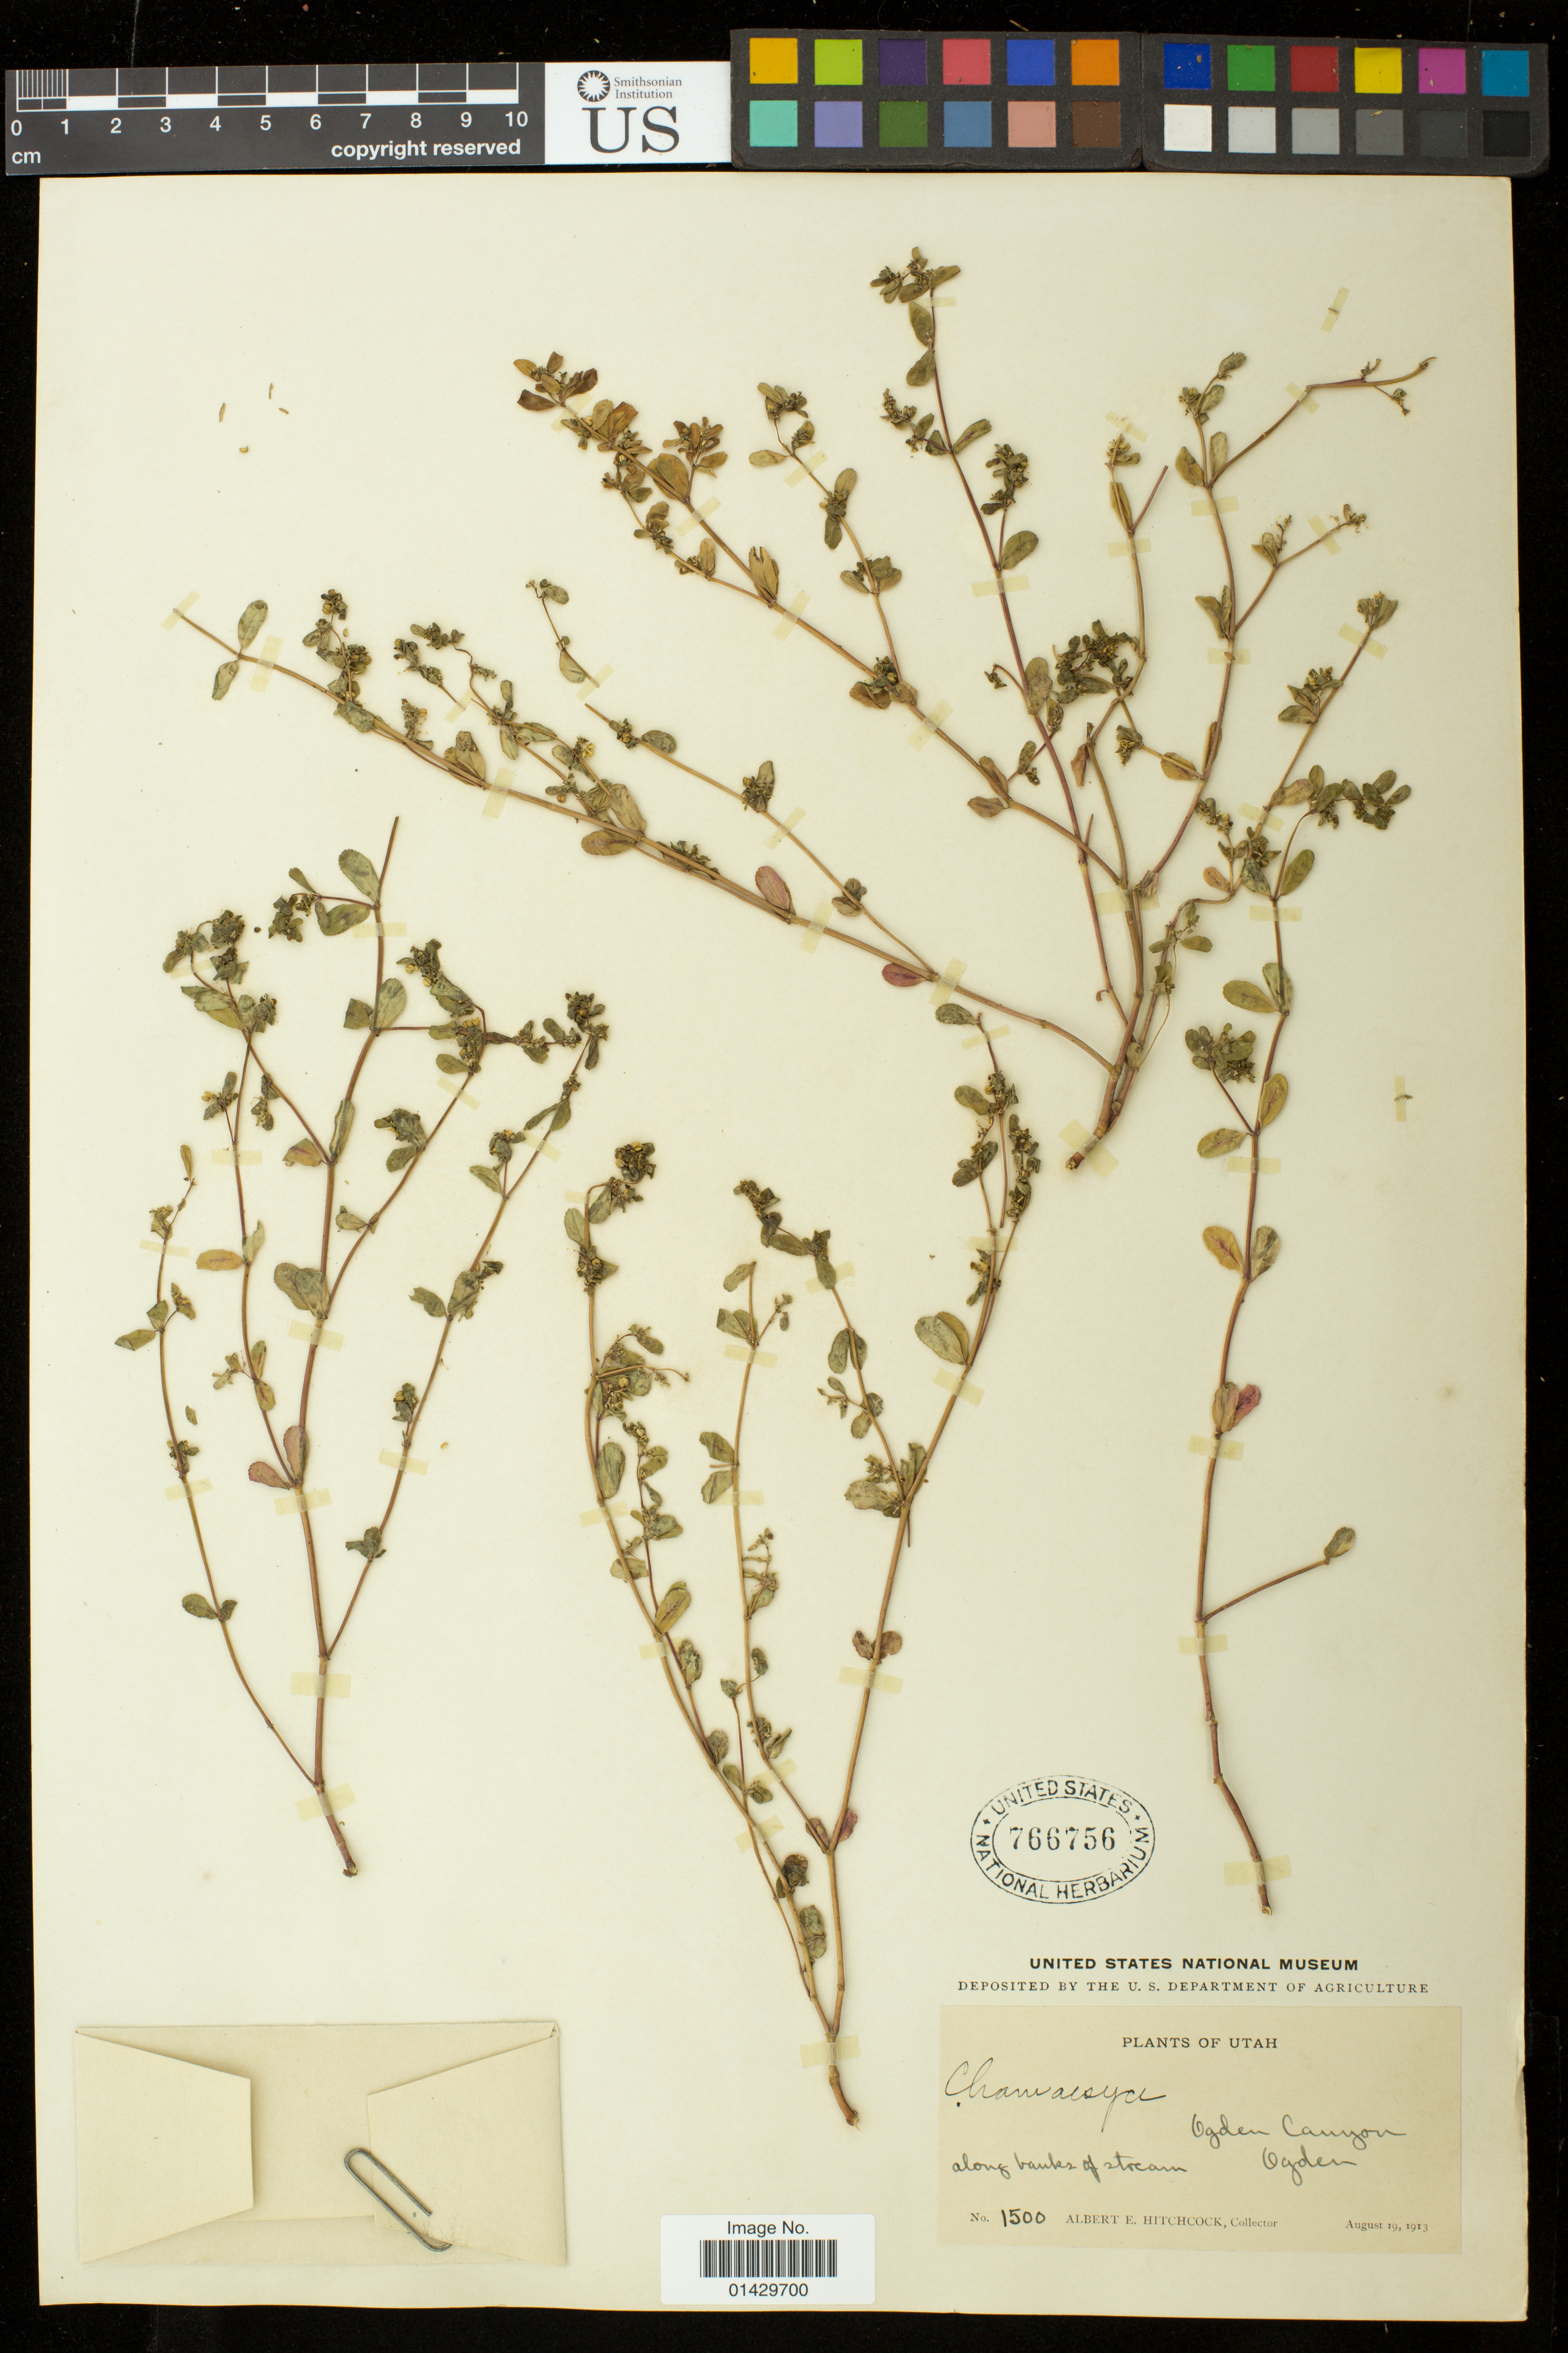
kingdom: Plantae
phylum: Tracheophyta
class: Magnoliopsida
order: Malpighiales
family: Euphorbiaceae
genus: Euphorbia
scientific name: Euphorbia sp.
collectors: A. Hitchcock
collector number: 1500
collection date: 1913-08-19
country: United States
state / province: Utah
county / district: Weber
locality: Ogden Canyon Ogden; along banks of stream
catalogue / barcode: US 766756